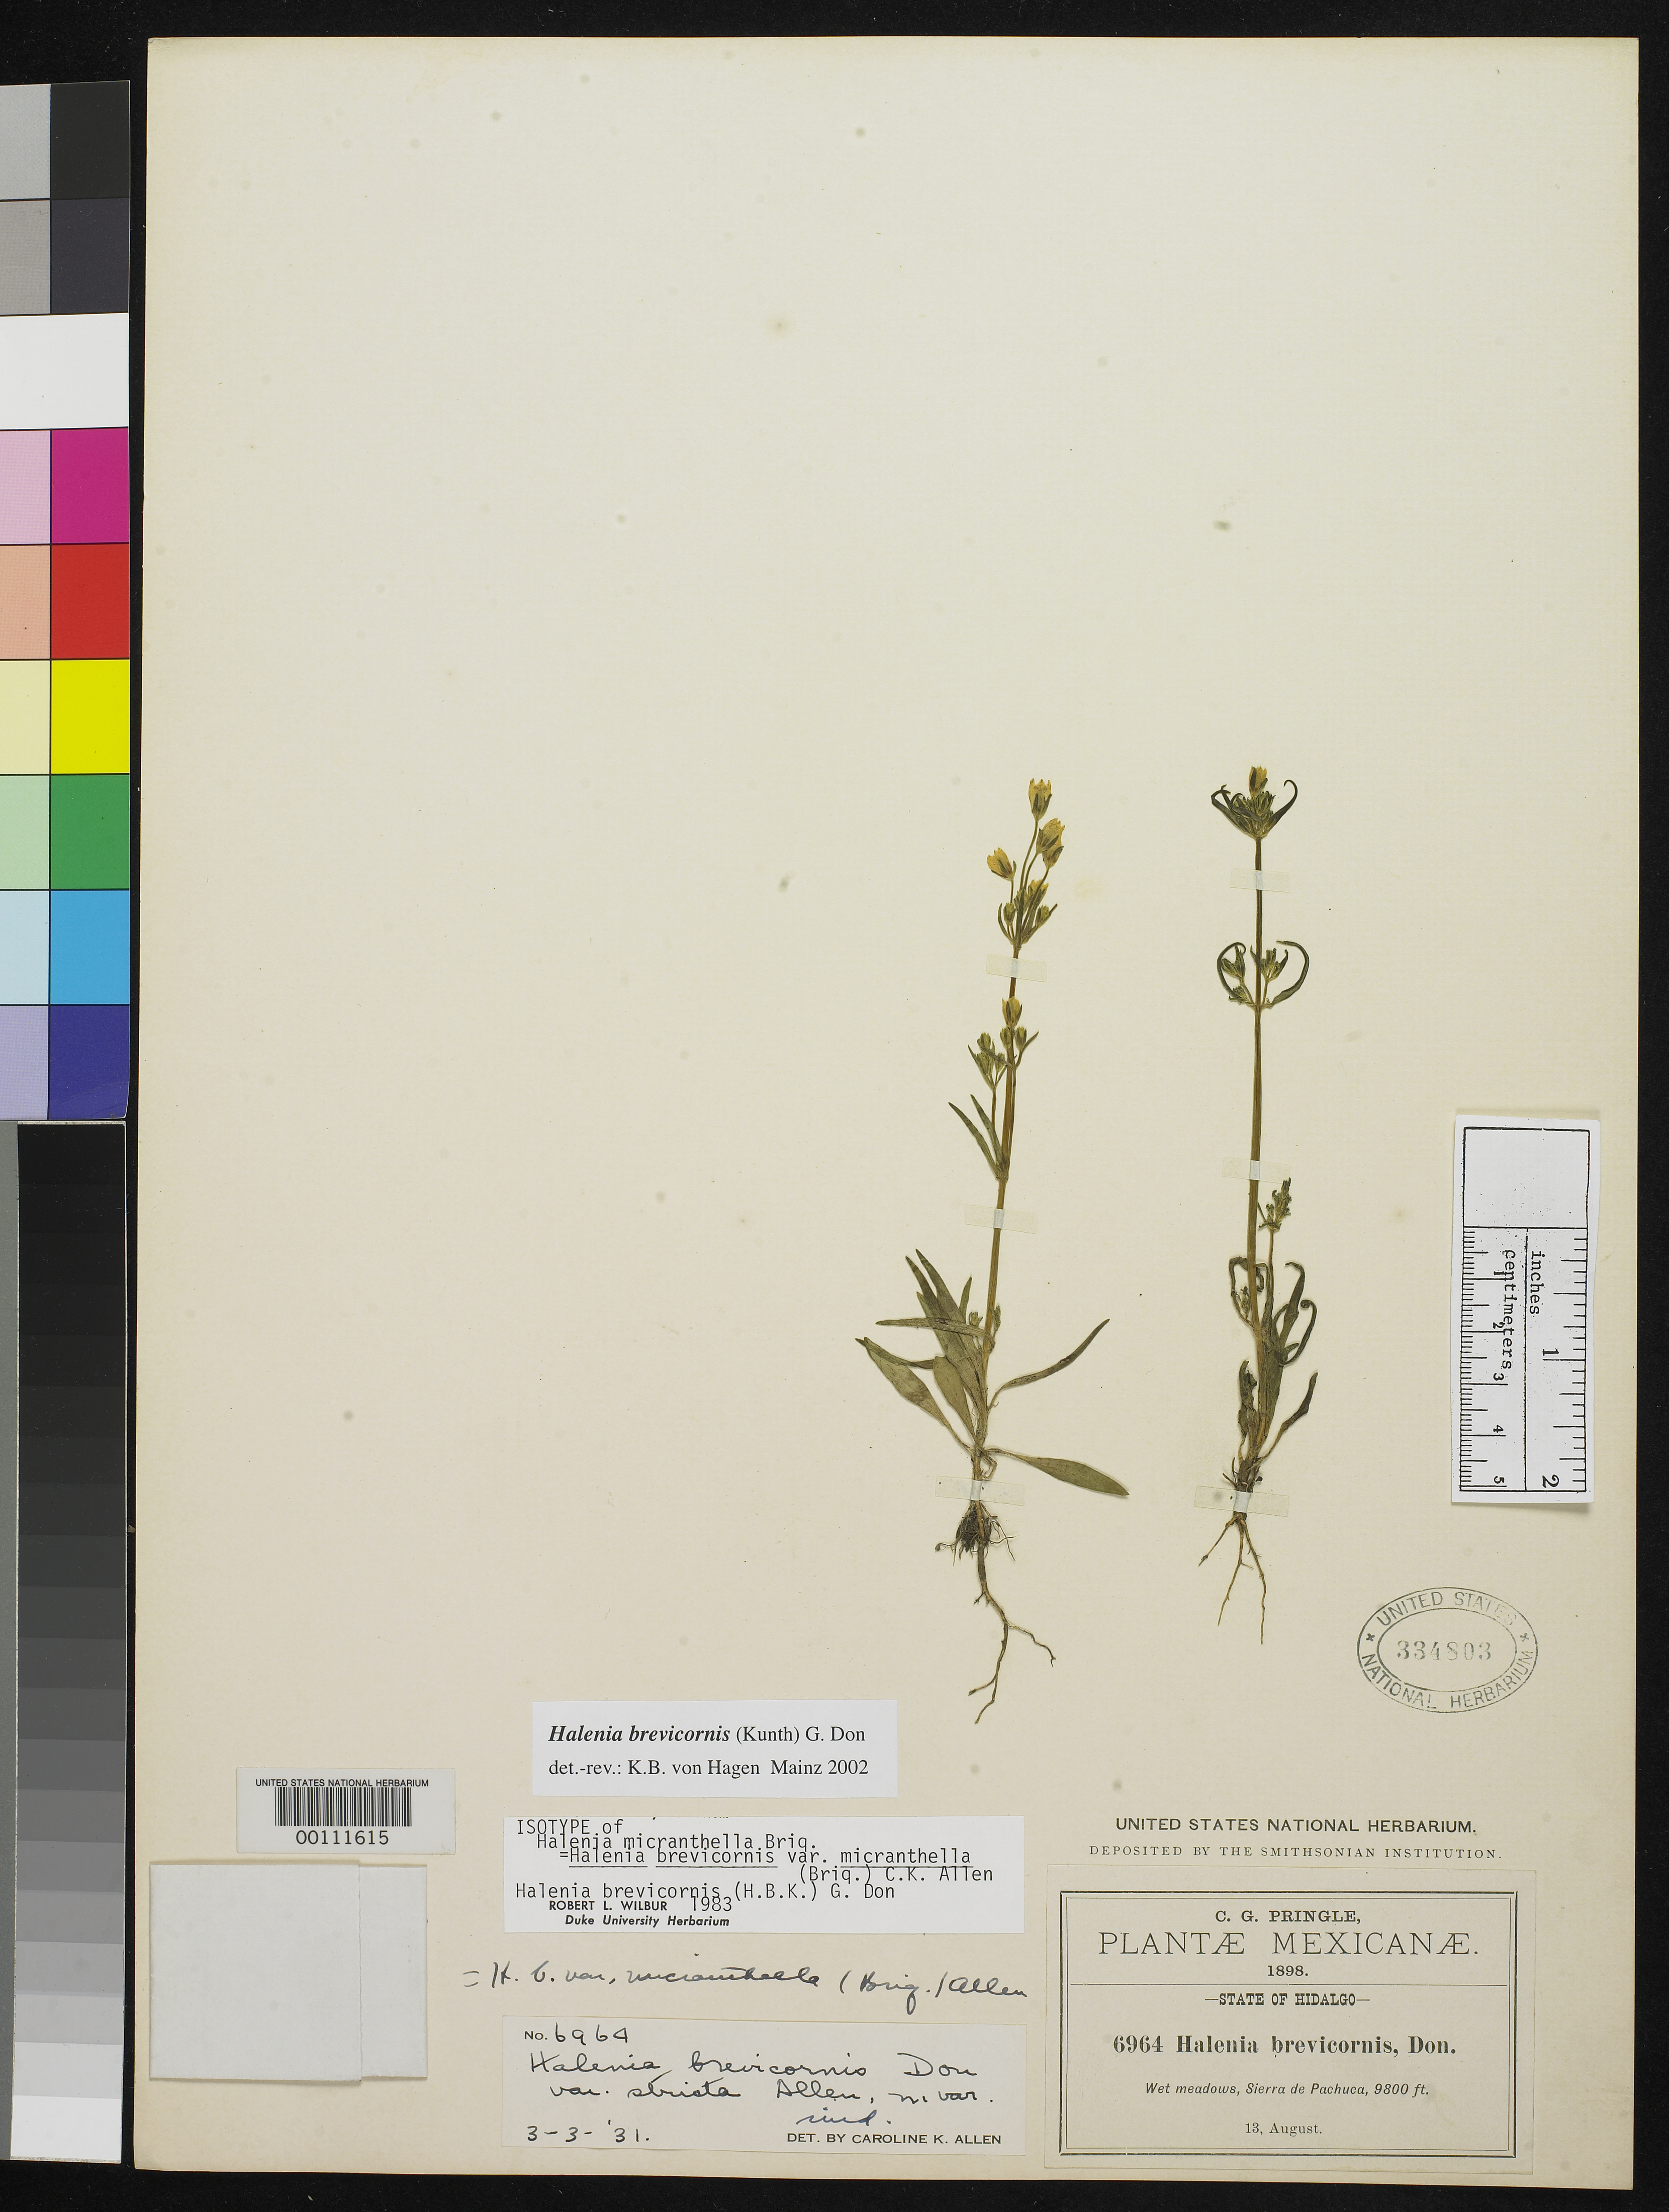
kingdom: Plantae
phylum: Tracheophyta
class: Magnoliopsida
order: Gentianales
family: Gentianaceae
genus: Halenia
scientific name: Halenia micranthella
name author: Briq.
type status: Isotype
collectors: C. G. Pringle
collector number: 6964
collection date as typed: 13 Aug 1898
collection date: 1898-08-13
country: Mexico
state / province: Hidalgo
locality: Sierra de Pachuca.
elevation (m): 2987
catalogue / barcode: US 334803